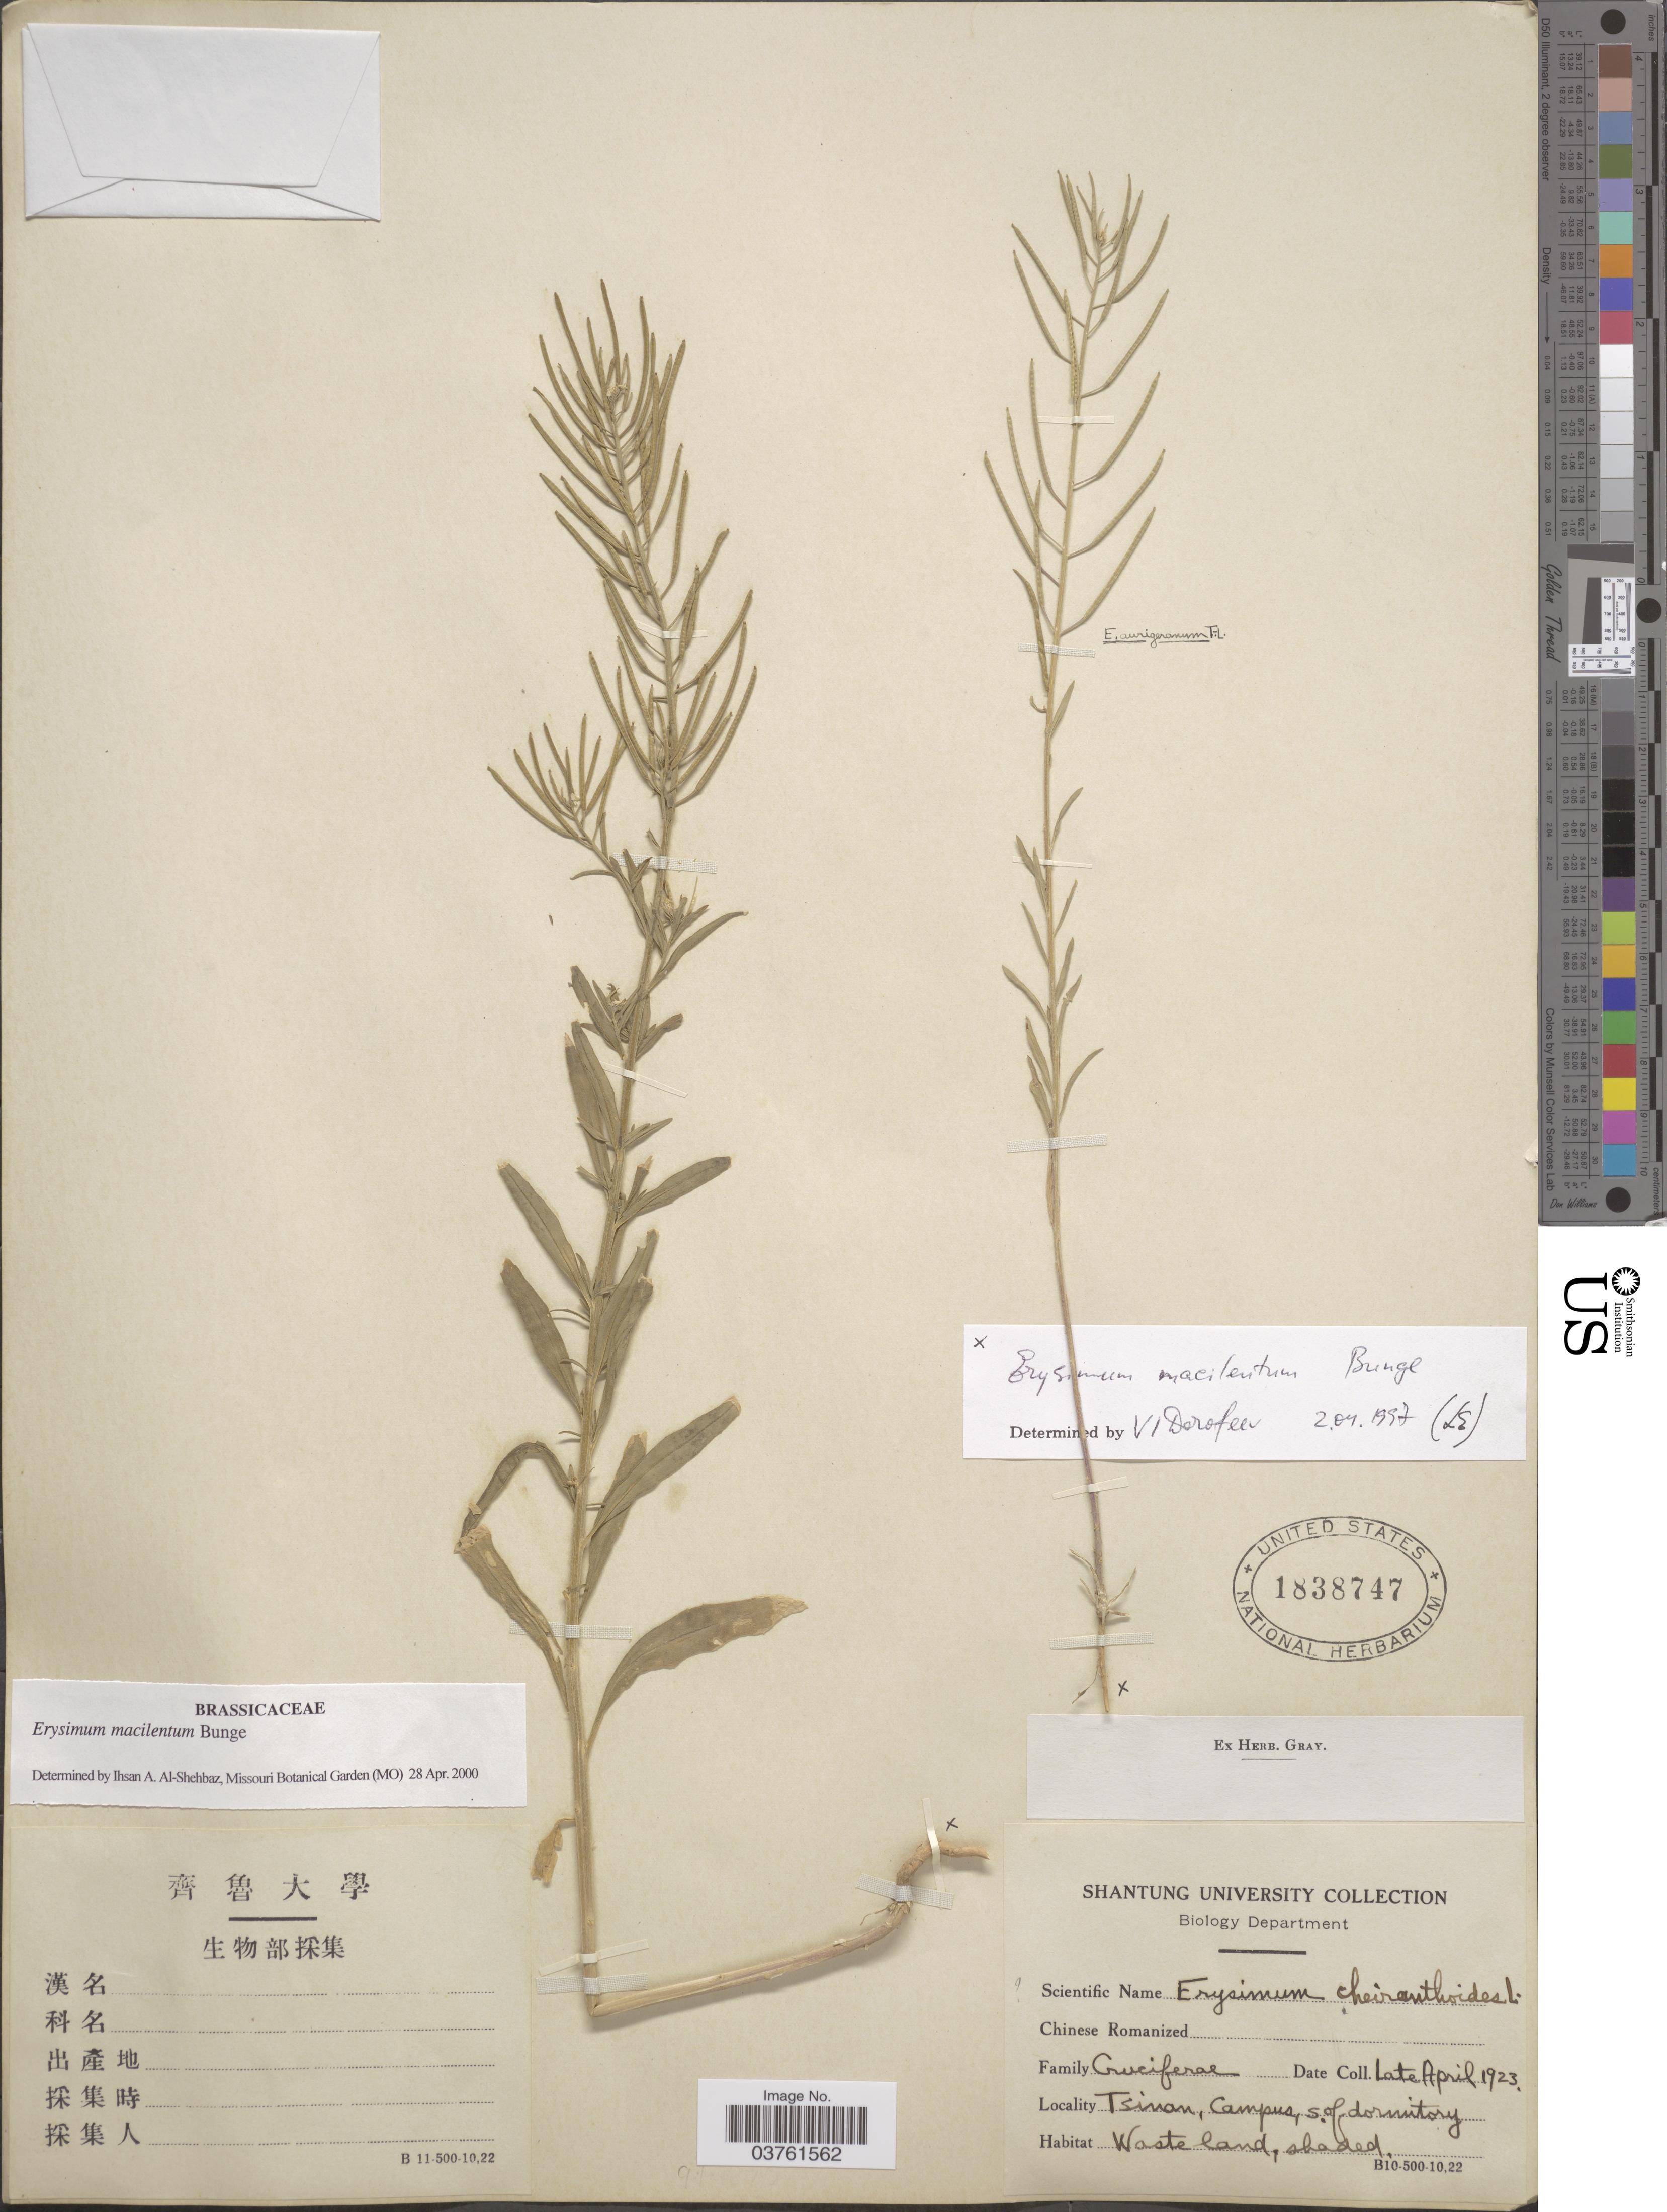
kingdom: Plantae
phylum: Tracheophyta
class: Magnoliopsida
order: Brassicales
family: Brassicaceae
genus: Erysimum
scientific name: Erysimum macilentum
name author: Bunge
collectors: Shantung University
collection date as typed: Late April 1923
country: China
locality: Tsinan, Campus, S of dormitory.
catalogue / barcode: US 1838747